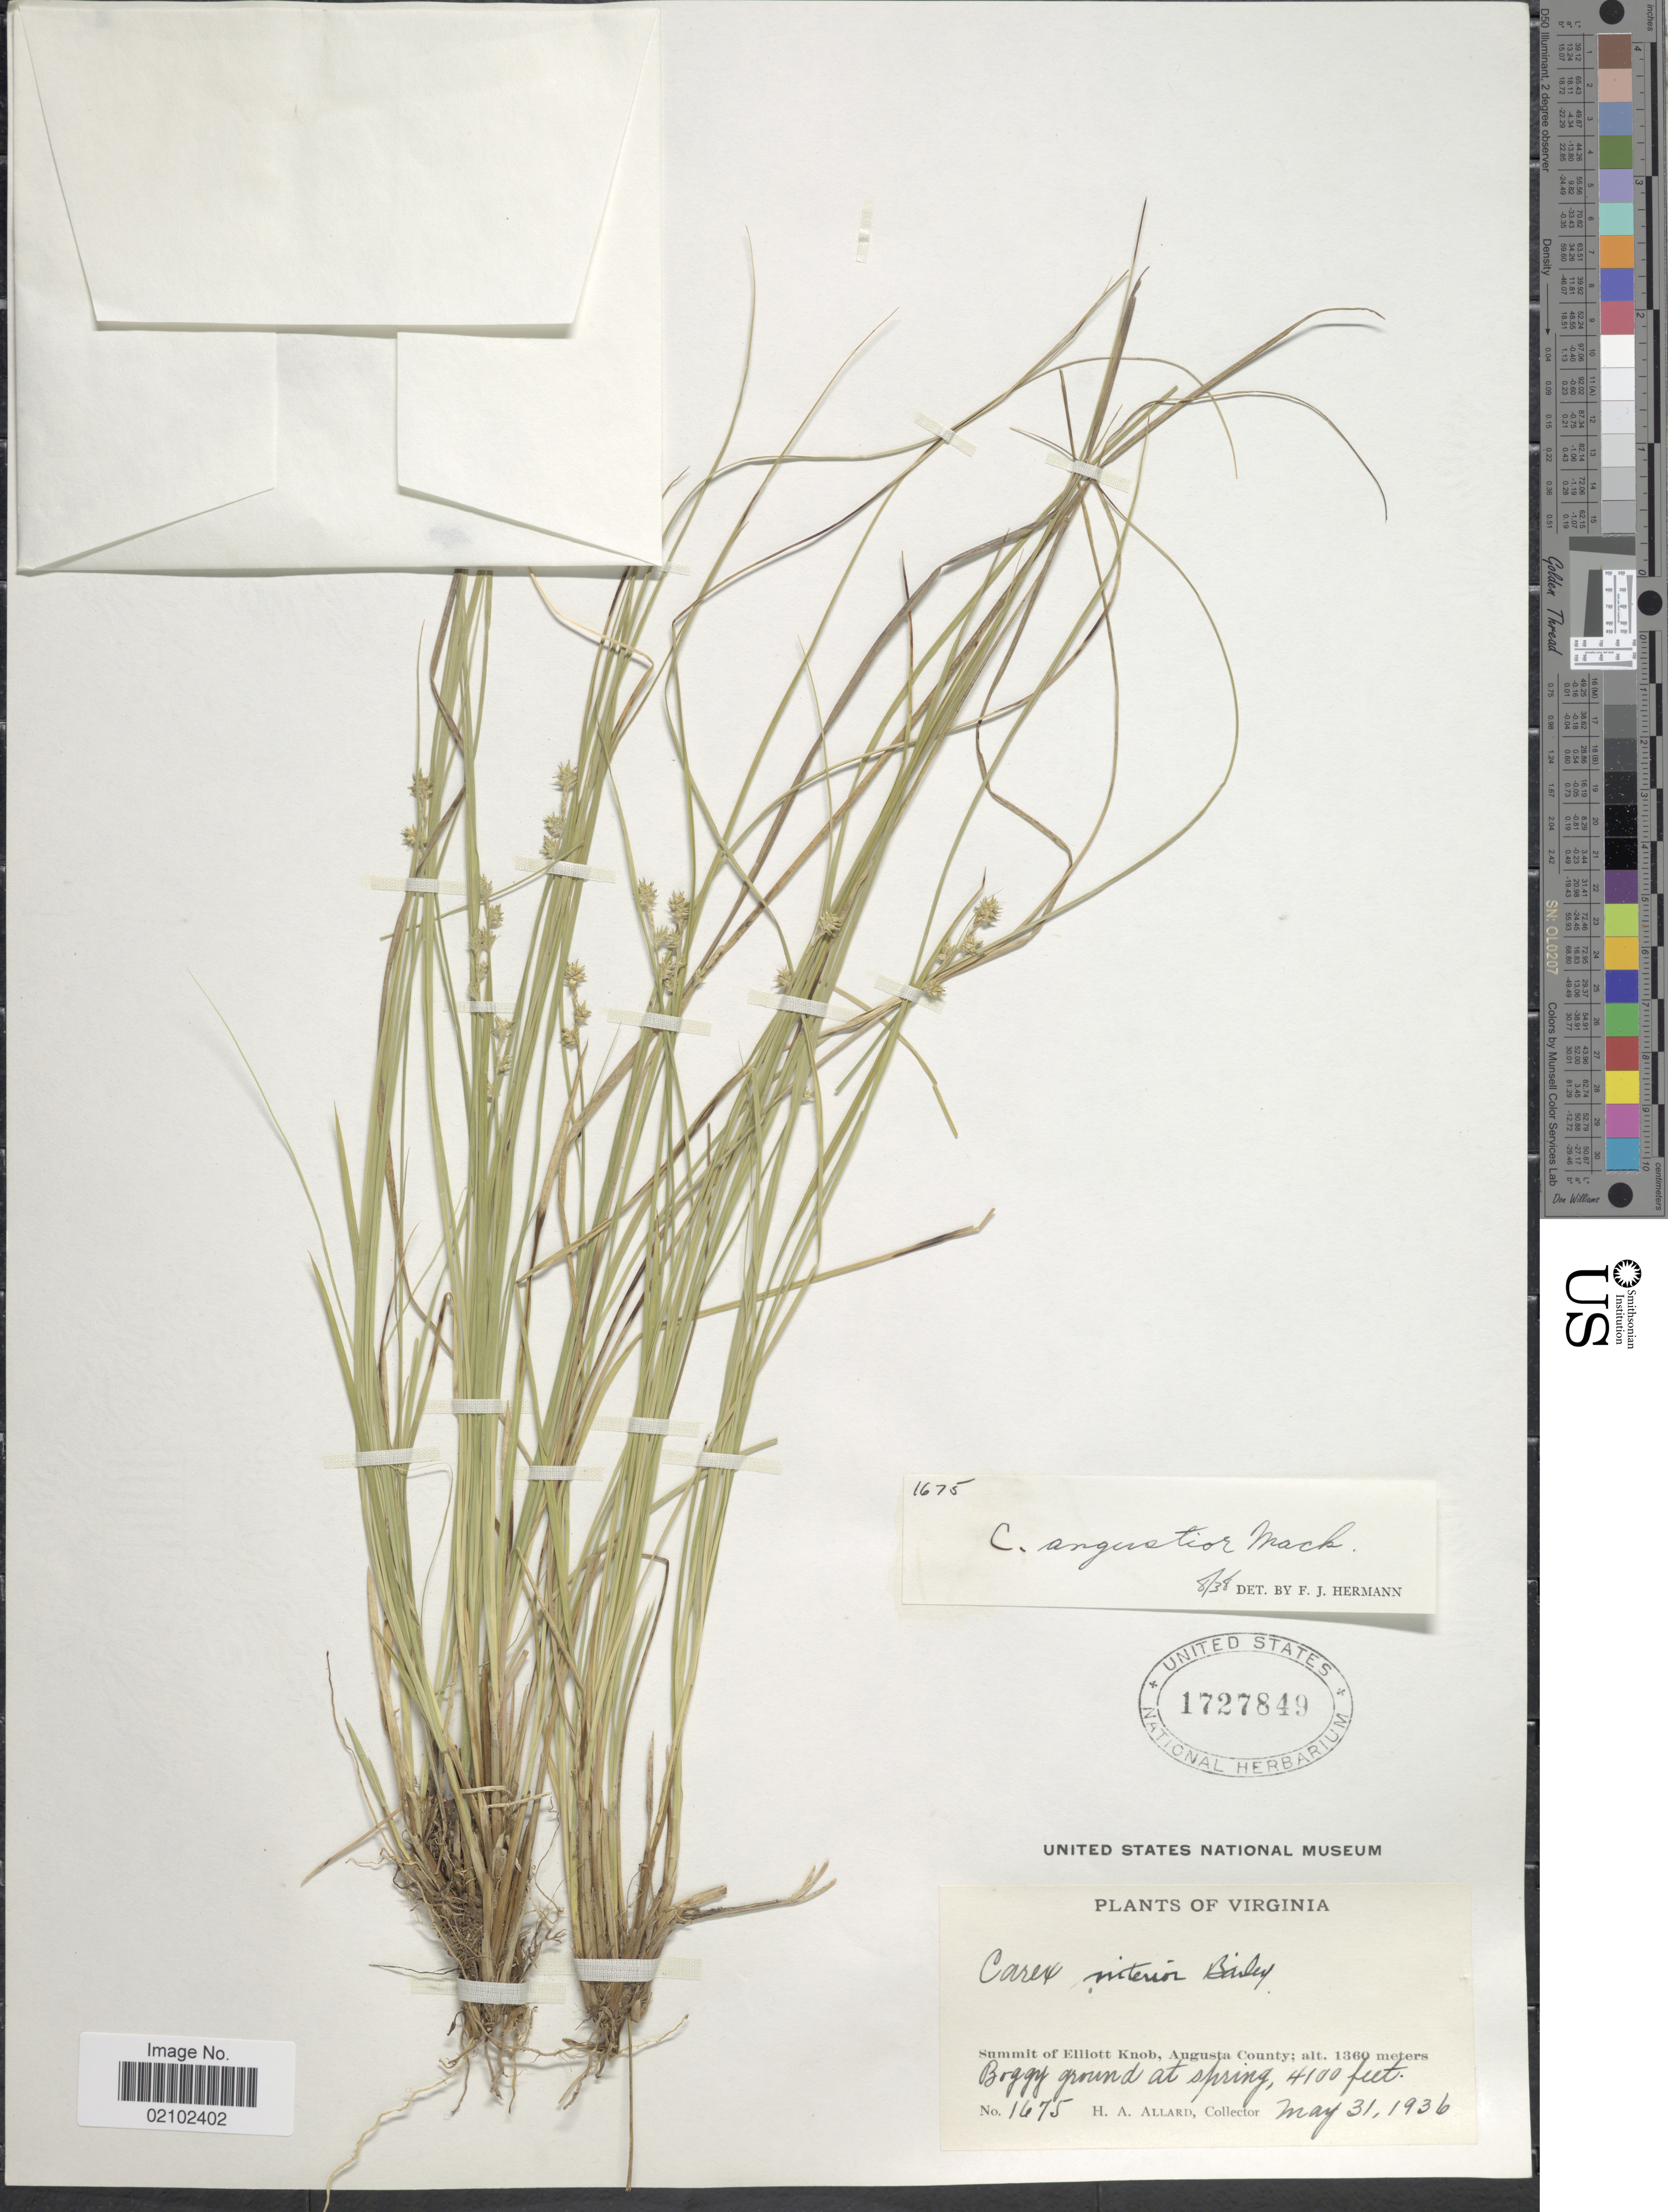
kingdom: Plantae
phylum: Tracheophyta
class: Liliopsida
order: Poales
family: Cyperaceae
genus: Carex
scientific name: Carex echinata subsp. echinata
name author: Murray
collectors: H. A. Allard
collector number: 1675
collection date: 1936-05-31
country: United States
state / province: Virginia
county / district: Augusta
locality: Summit of Elliott Knob, Augusta County. Boggy ground at spring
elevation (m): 1250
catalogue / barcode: US 1727849